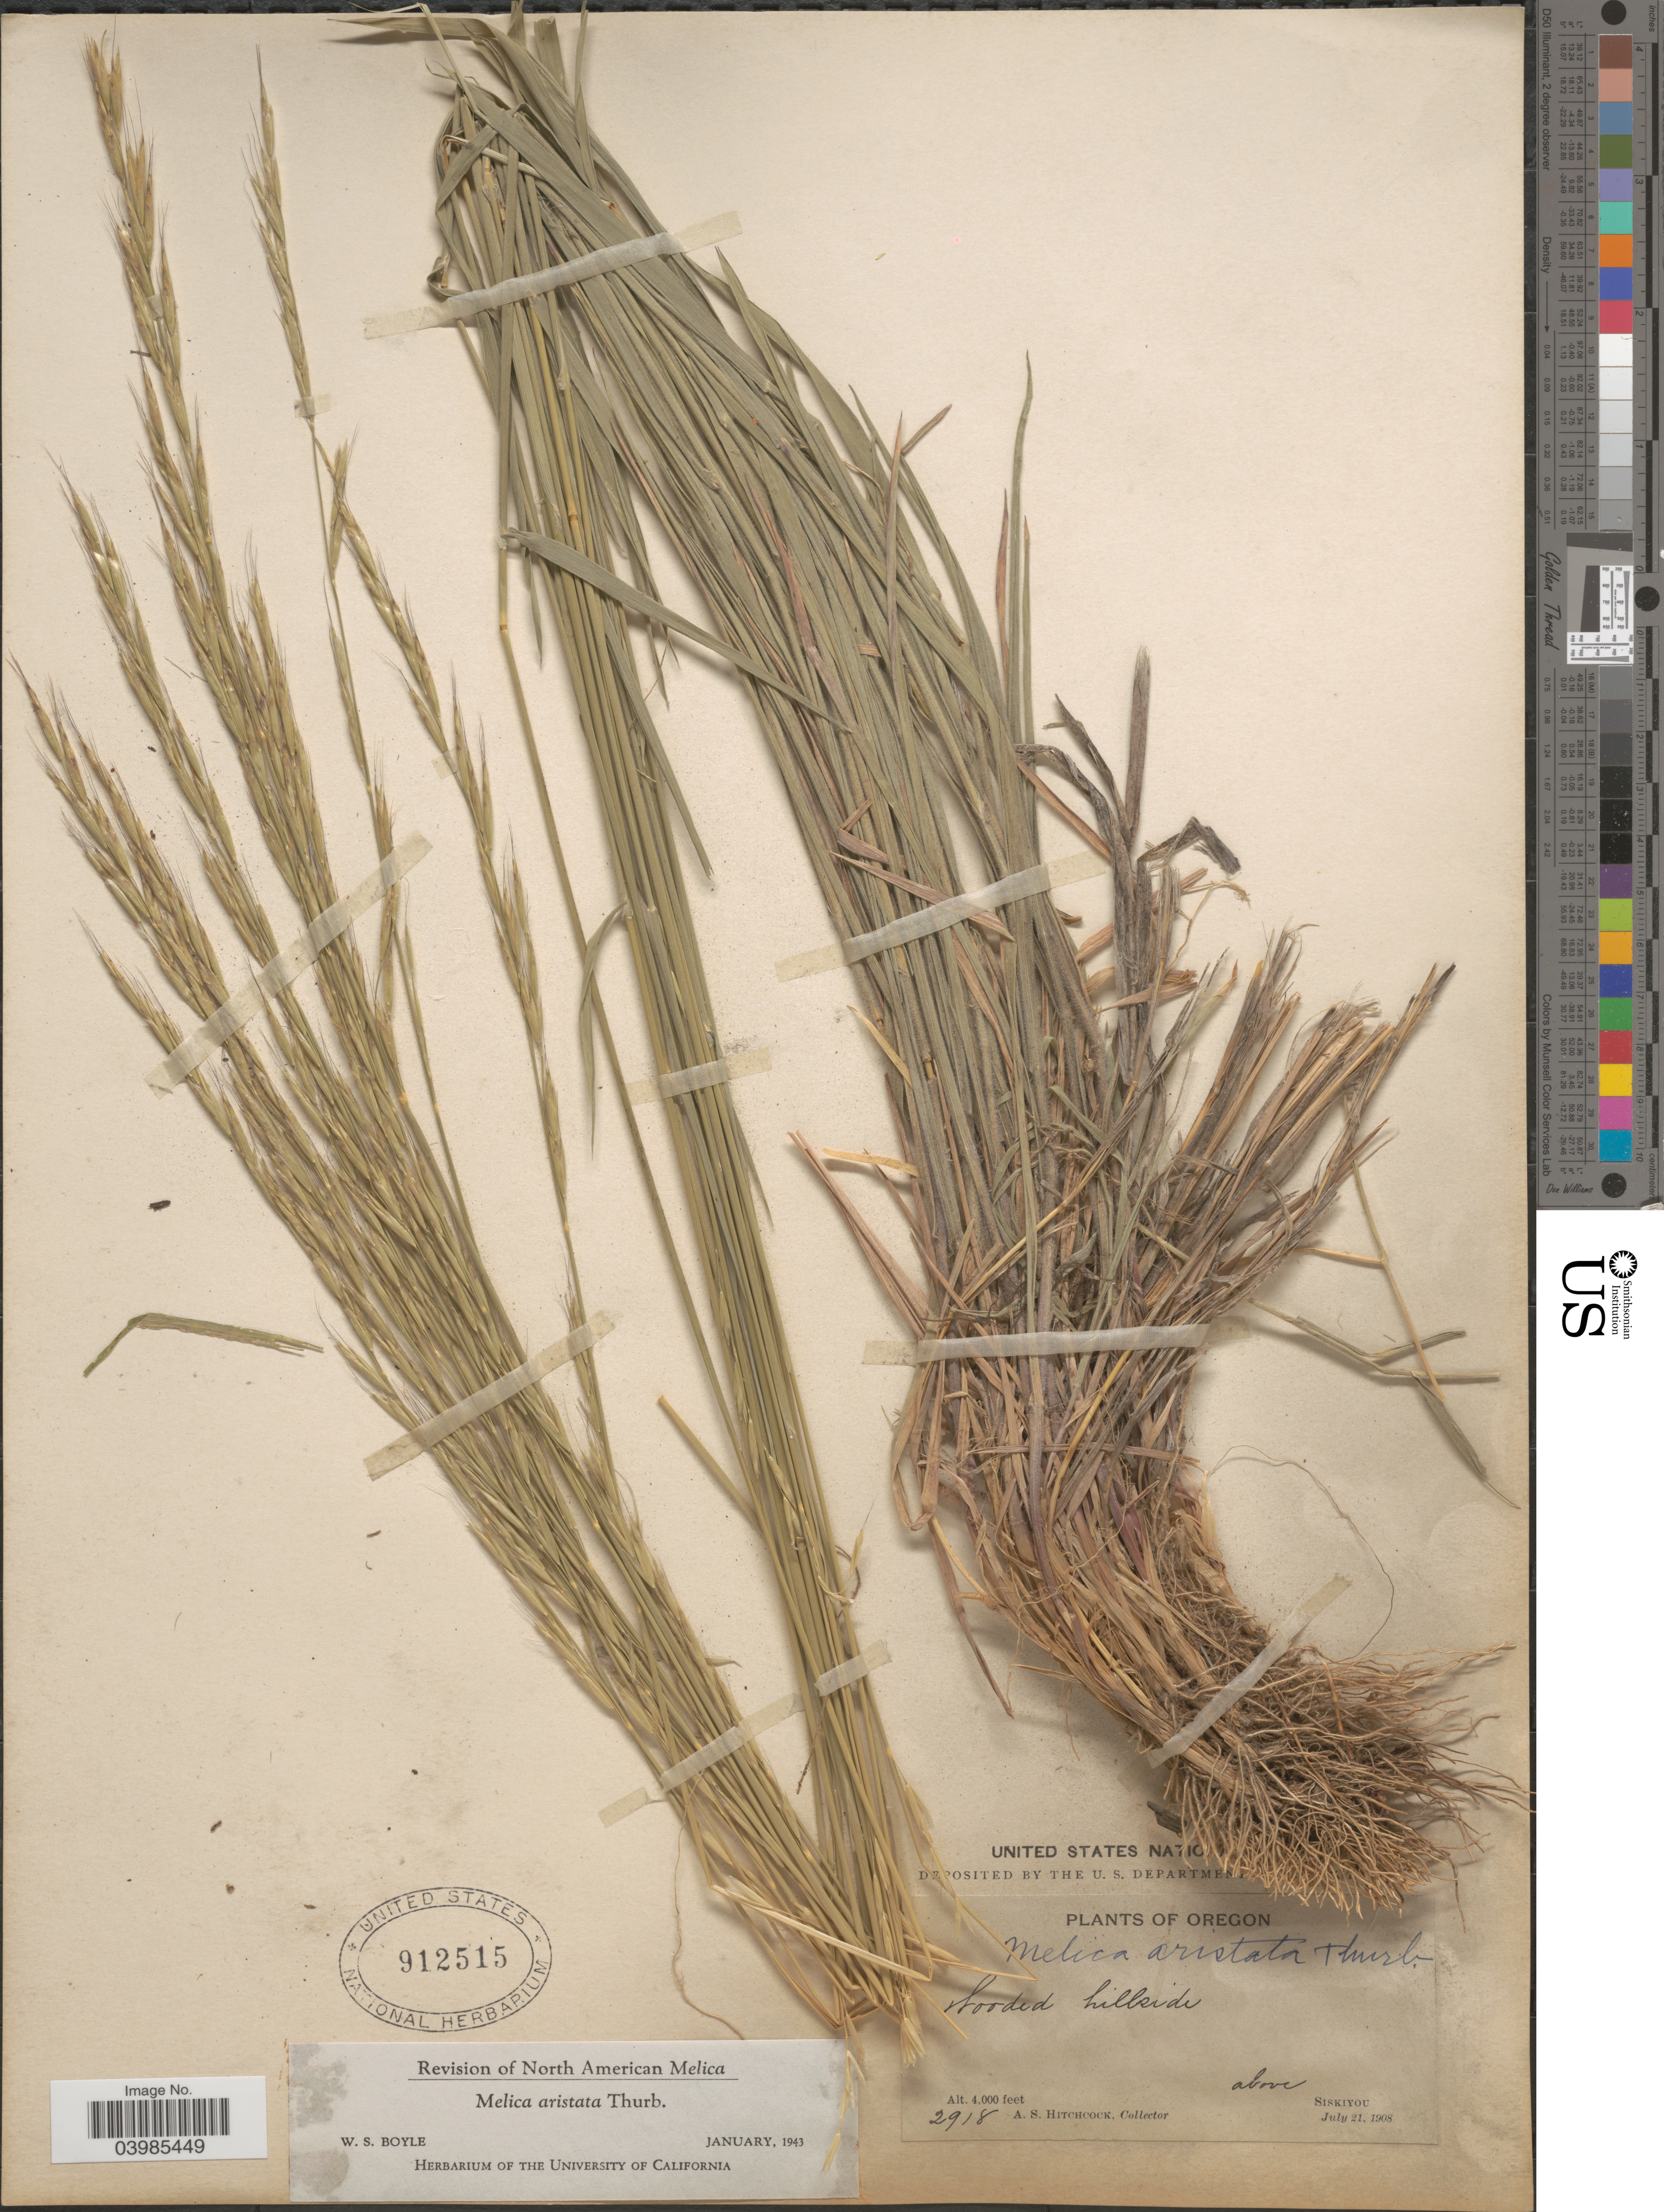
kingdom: Plantae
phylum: Tracheophyta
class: Liliopsida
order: Poales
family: Poaceae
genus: Melica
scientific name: Melica aristata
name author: Thurb. ex Bol.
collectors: A. S. Hitchcock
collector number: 2918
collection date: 1908-07-21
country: United States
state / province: Oregon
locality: Above Siskiyou.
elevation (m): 1219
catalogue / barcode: US 912515